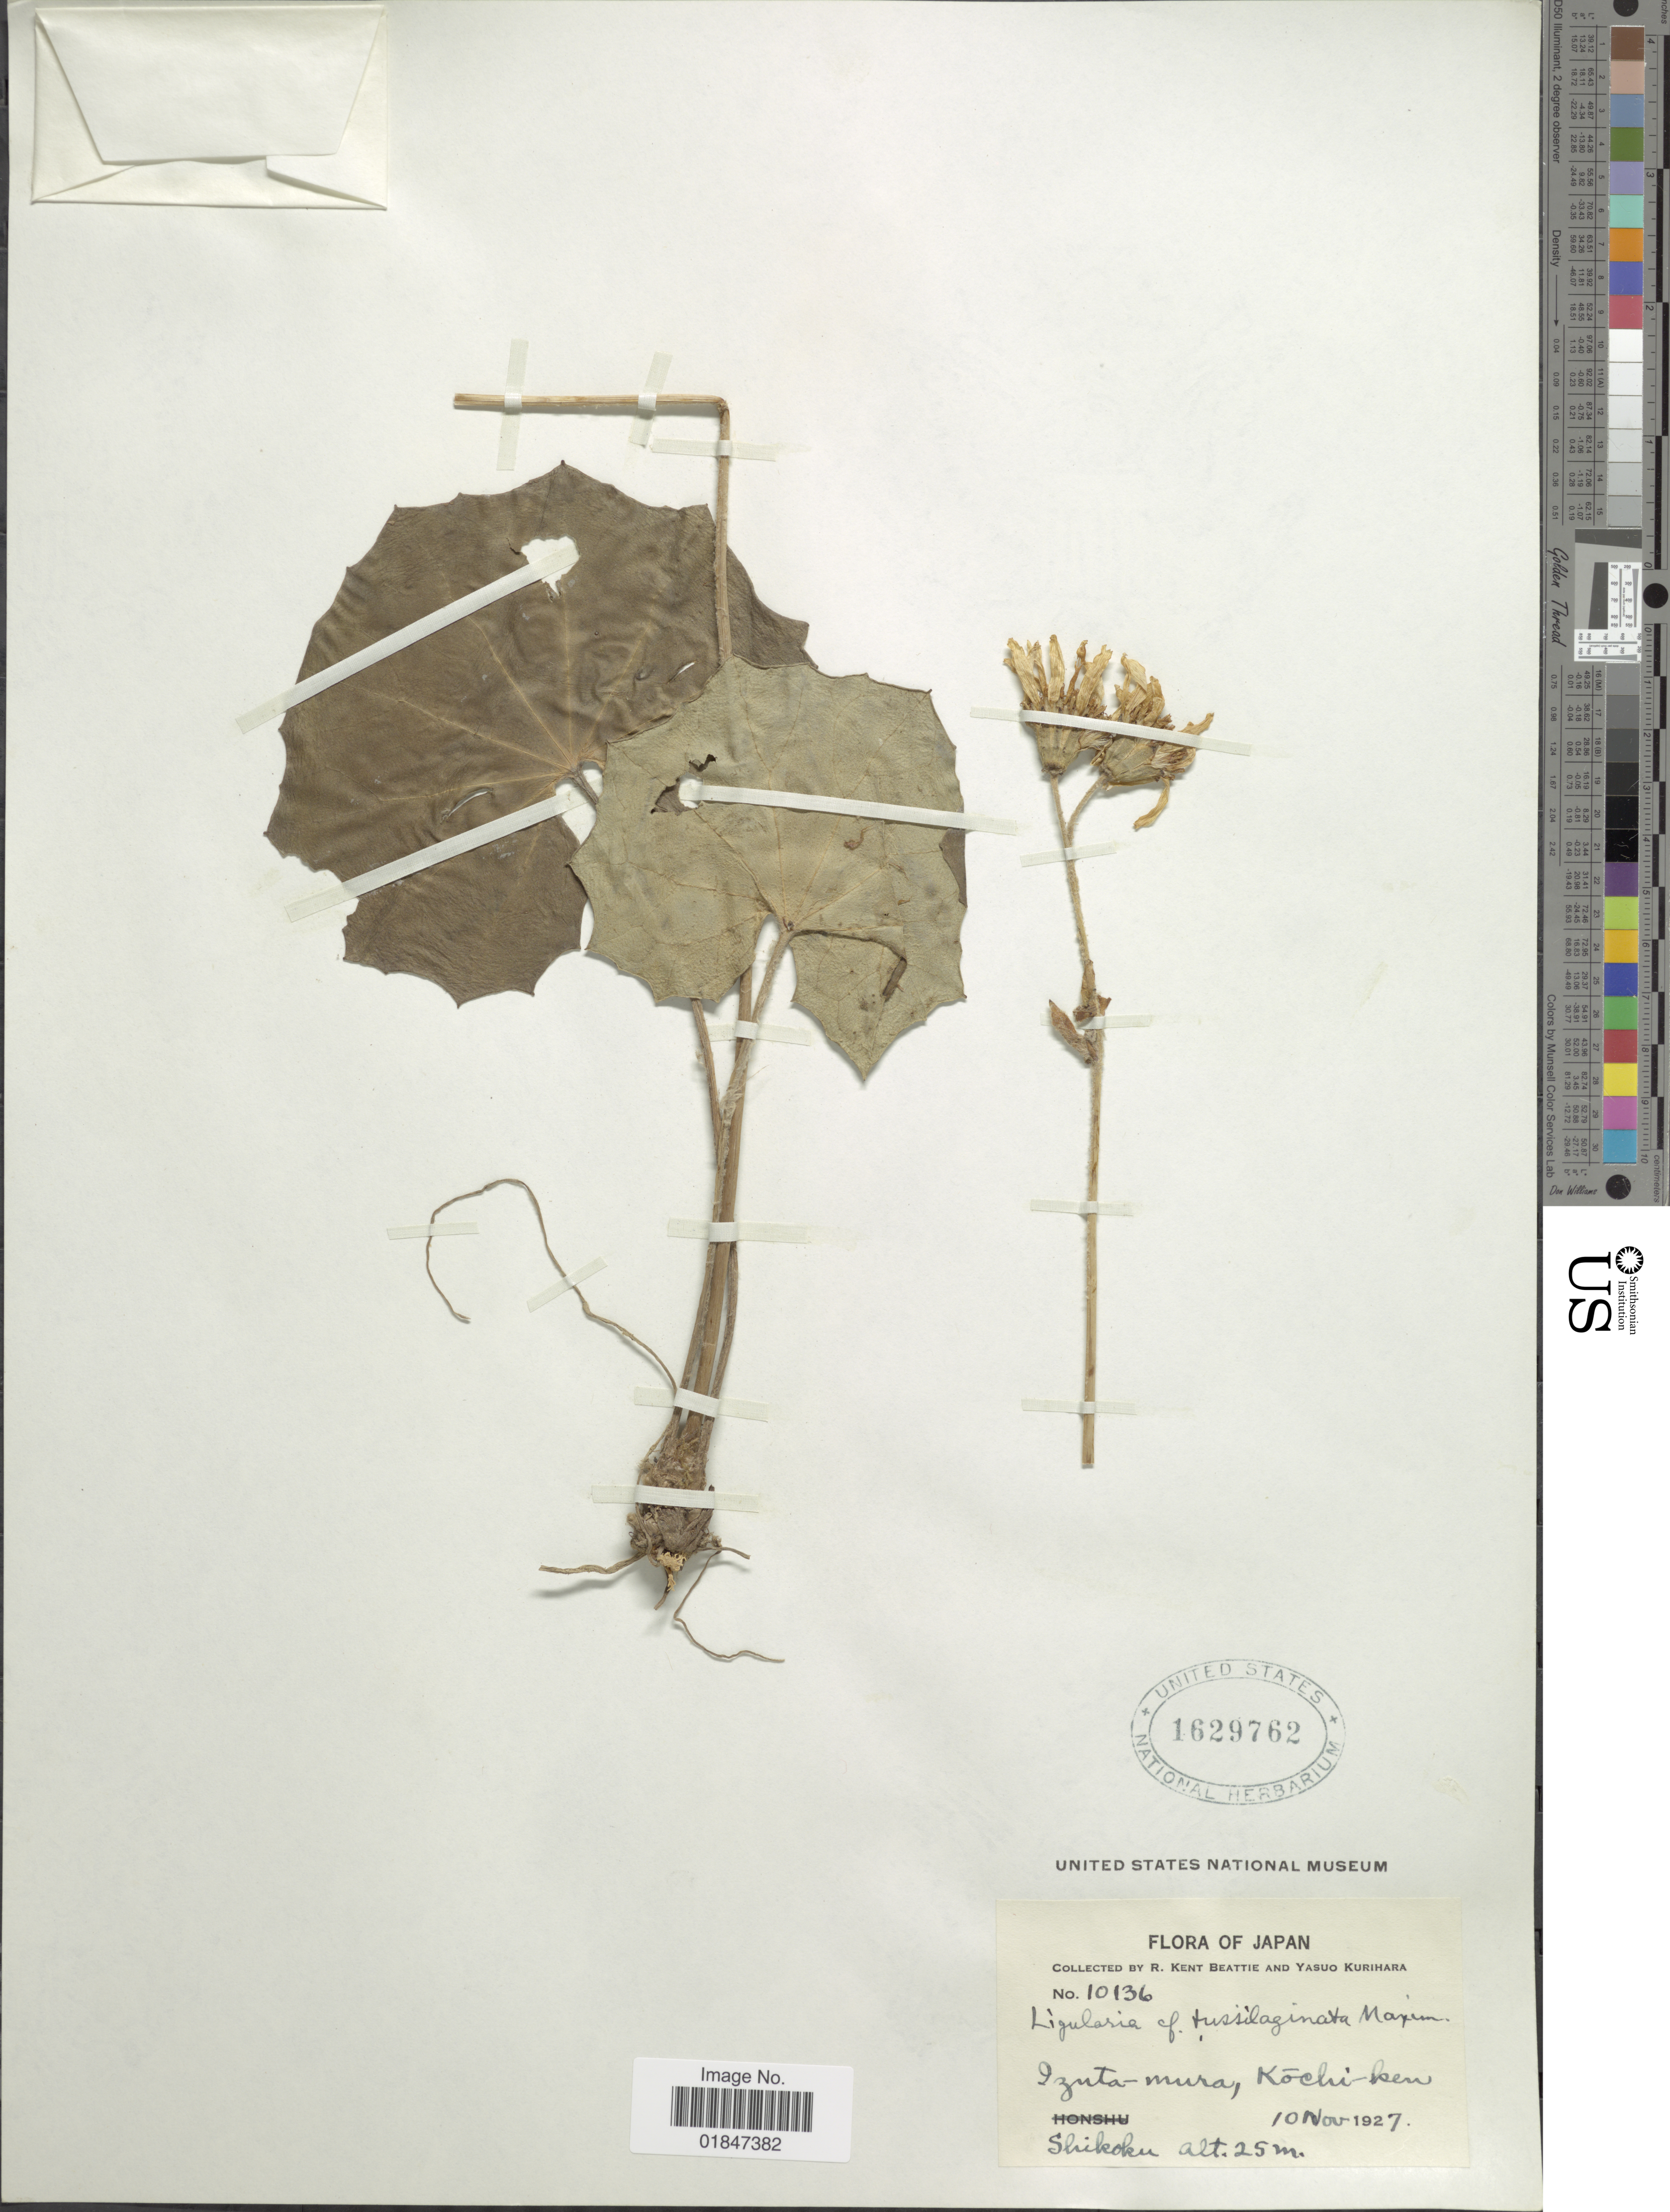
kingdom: Plantae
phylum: Tracheophyta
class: Magnoliopsida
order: Asterales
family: Asteraceae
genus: Farfugium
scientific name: Farfugium japonicum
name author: (L.) Kitam.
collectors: R. K. Beattie & Y. Kurihara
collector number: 10136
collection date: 1927-11-10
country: Japan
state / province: Koti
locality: Izuta-mura, Kochi-ken, Shikoku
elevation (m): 25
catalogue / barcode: US 1629762